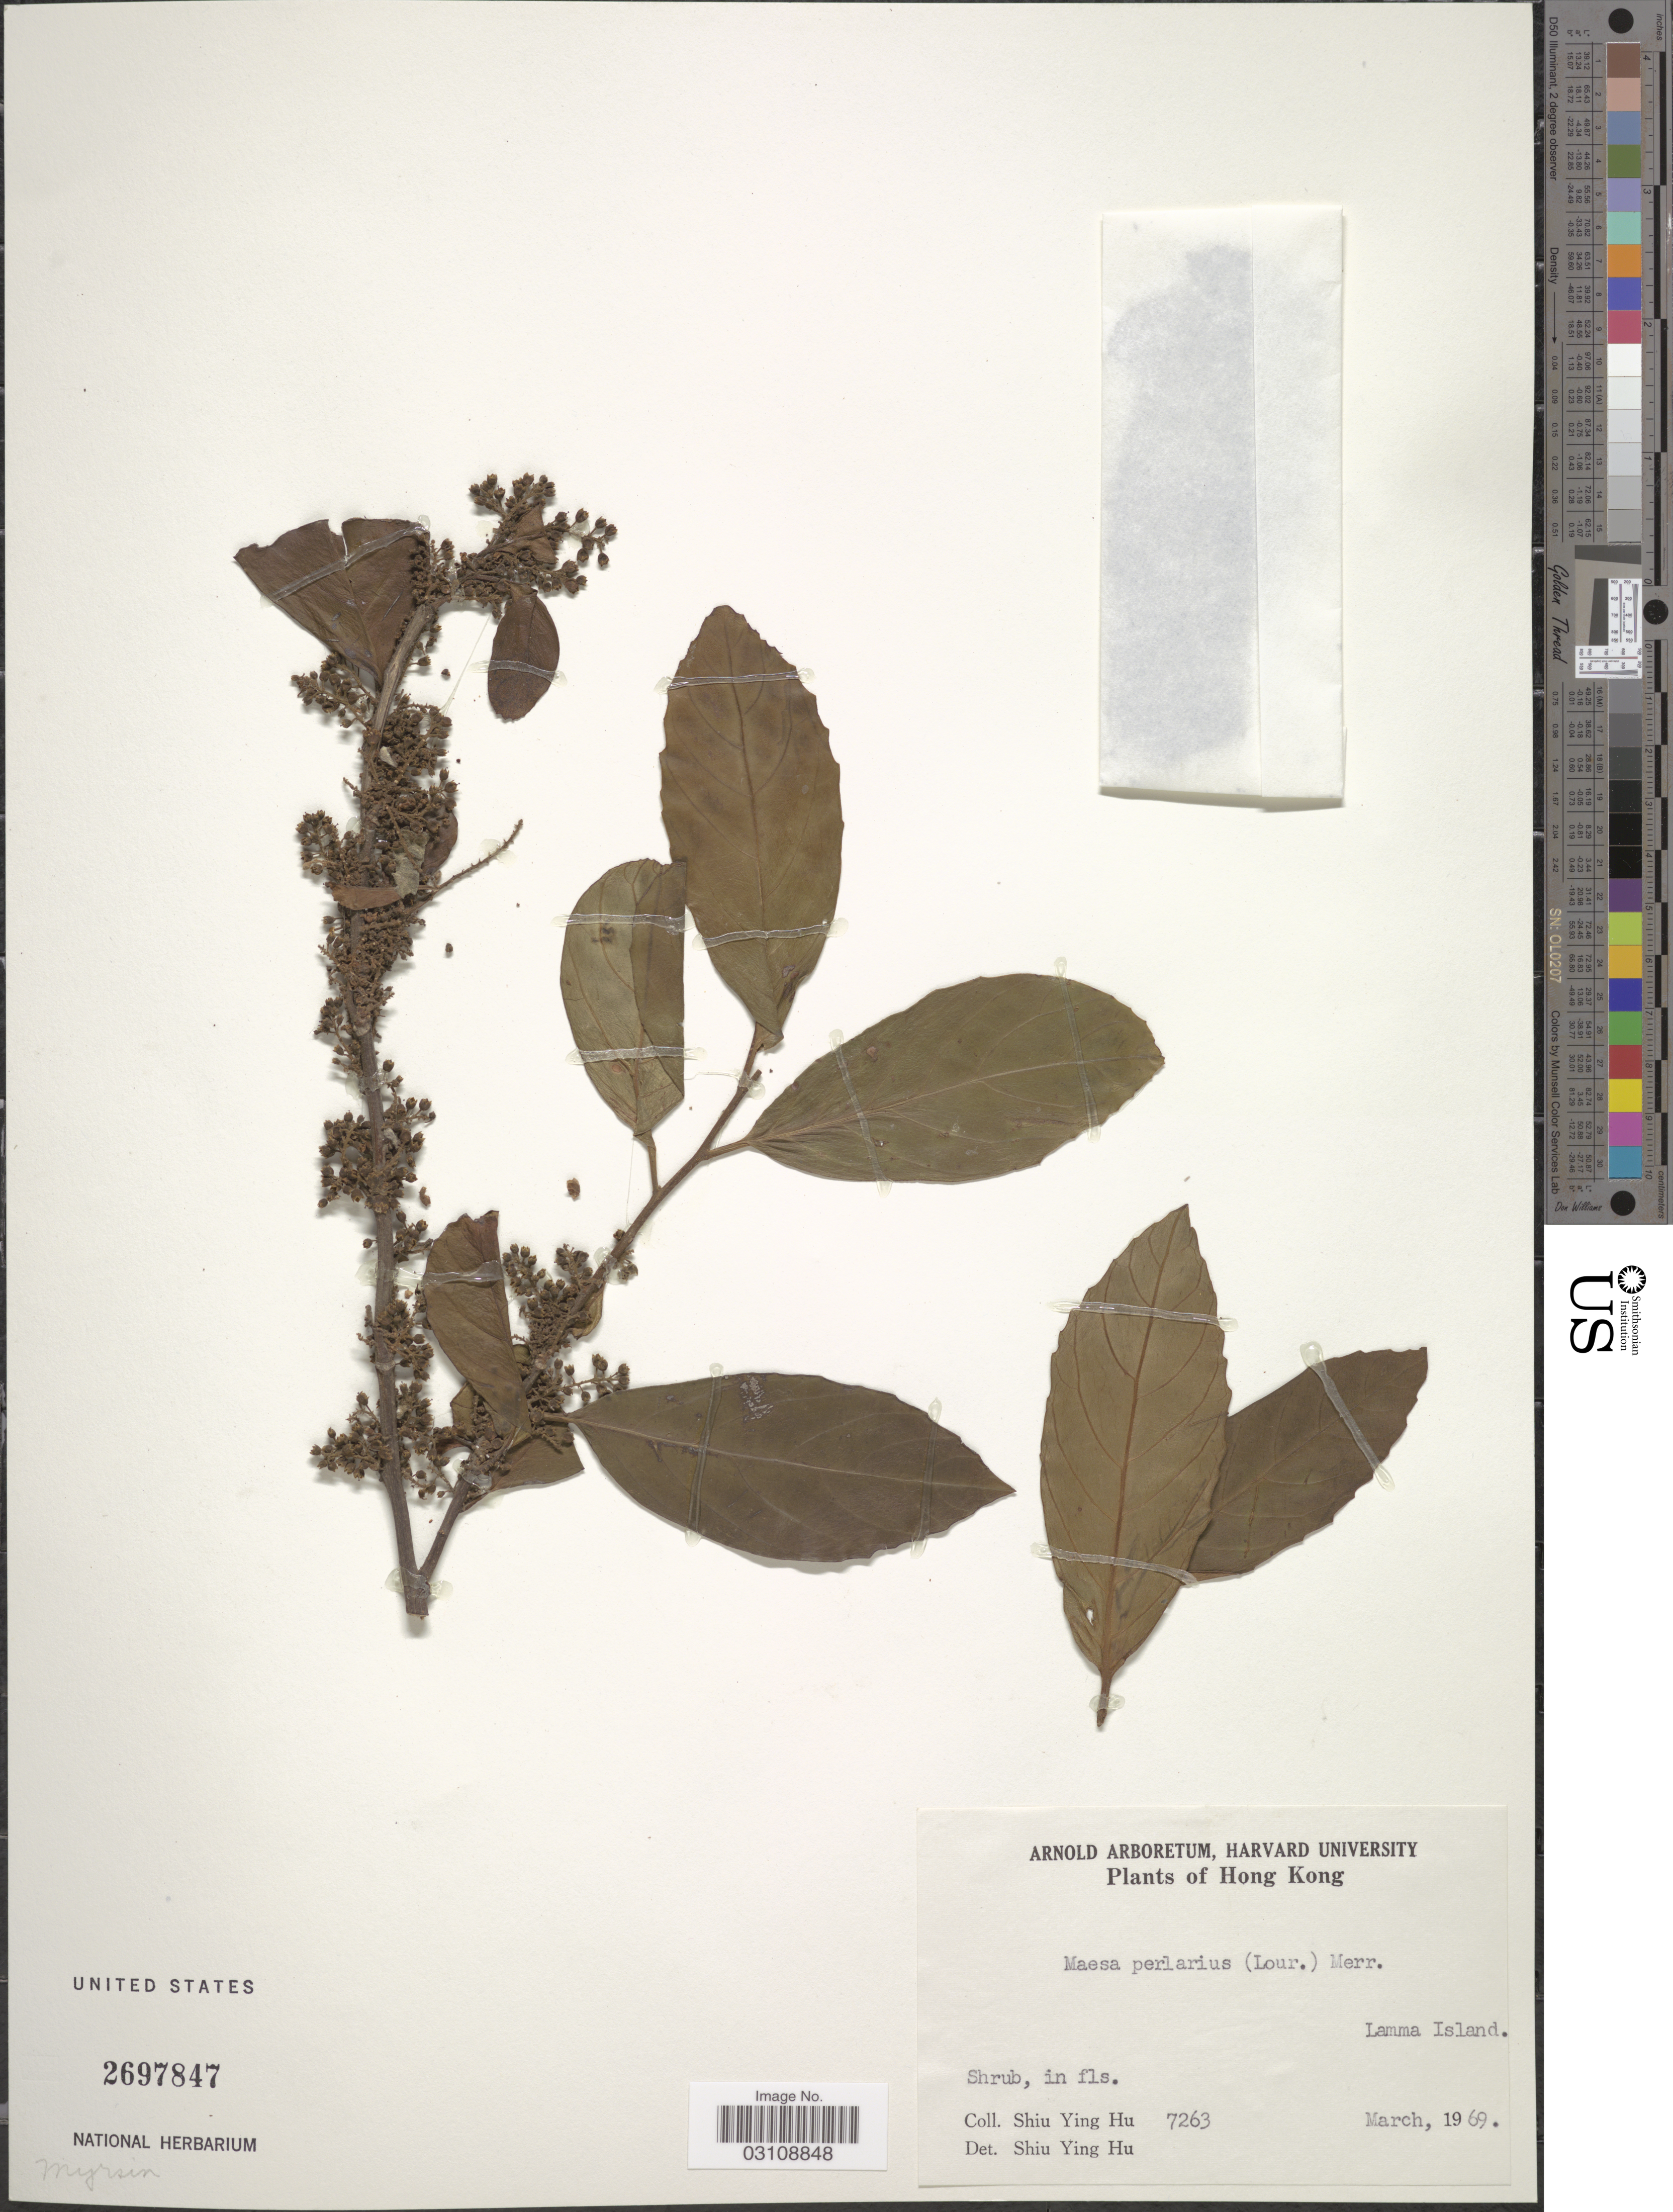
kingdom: Plantae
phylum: Tracheophyta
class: Magnoliopsida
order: Ericales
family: Primulaceae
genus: Maesa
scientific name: Maesa perlaria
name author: (Lour.) Merr.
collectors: S. Y. Hu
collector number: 7263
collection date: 1969-03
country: China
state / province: Hong Kong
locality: Lamma Island.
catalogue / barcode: US 2697847